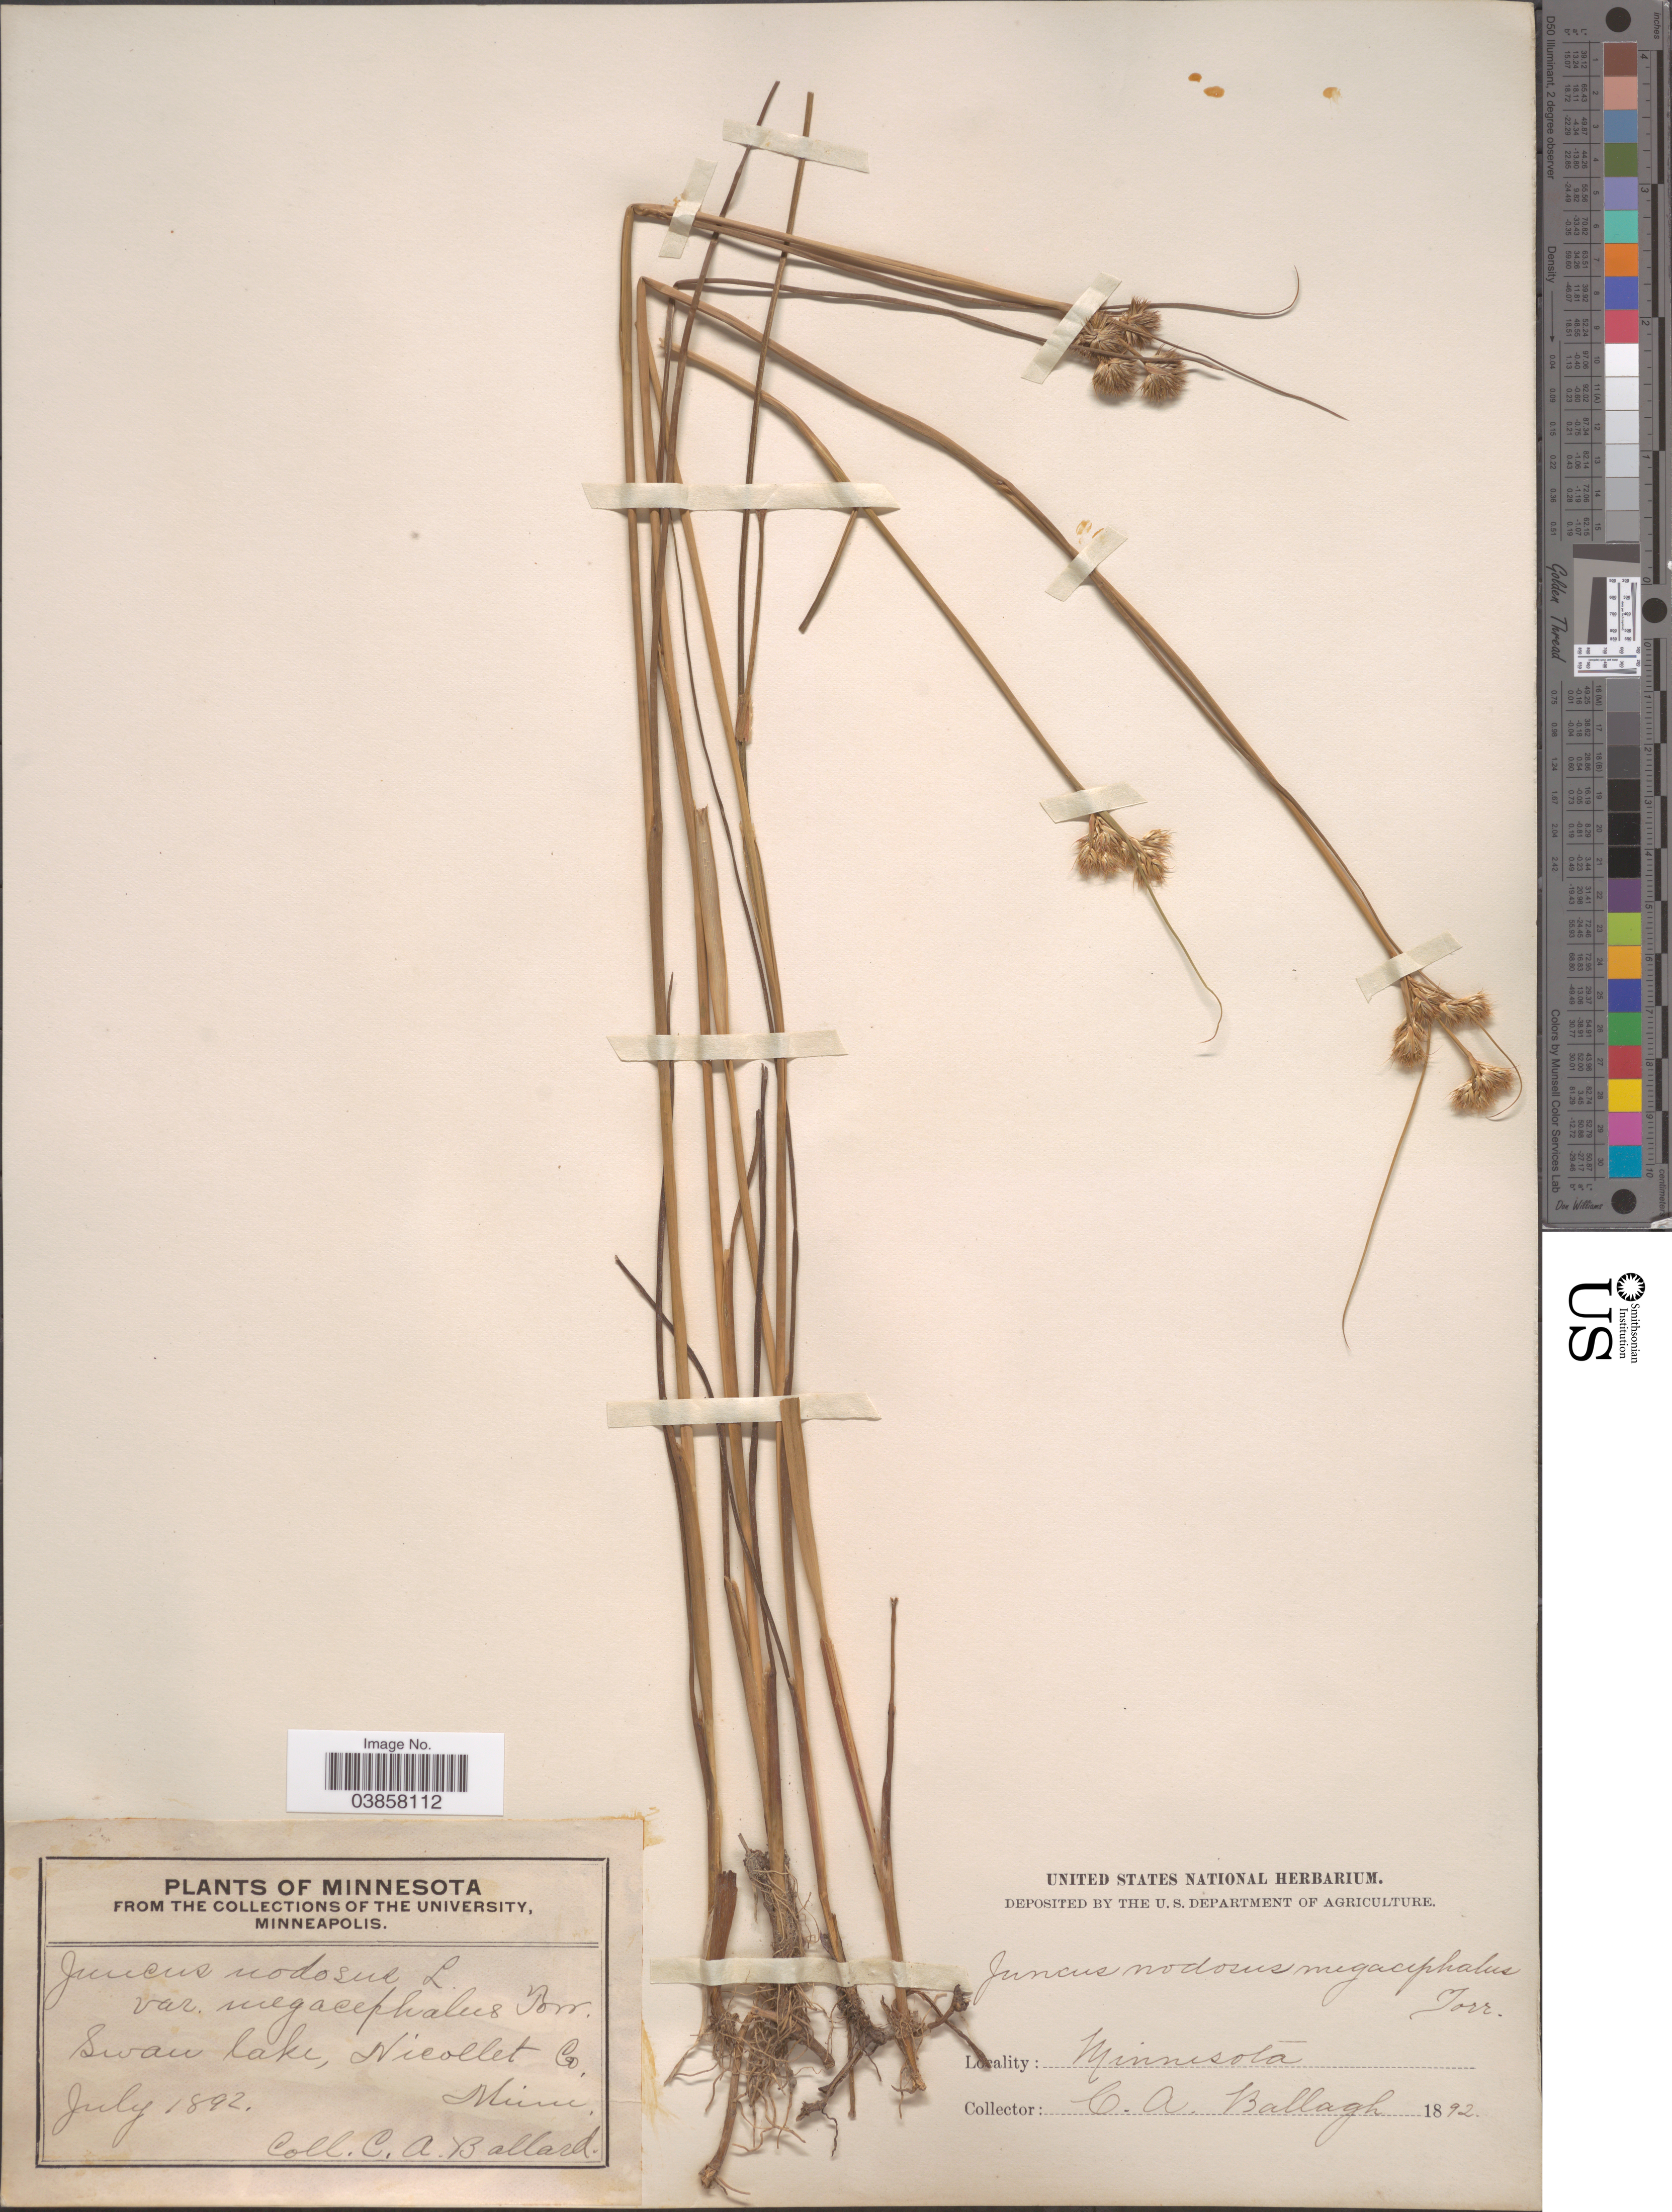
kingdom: Plantae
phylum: Tracheophyta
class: Liliopsida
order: Poales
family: Juncaceae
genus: Juncus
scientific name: Juncus torreyi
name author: Coville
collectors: C. A. Ballard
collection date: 1892-07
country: United States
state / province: Minnesota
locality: Swan Lake, Nicollet Co.